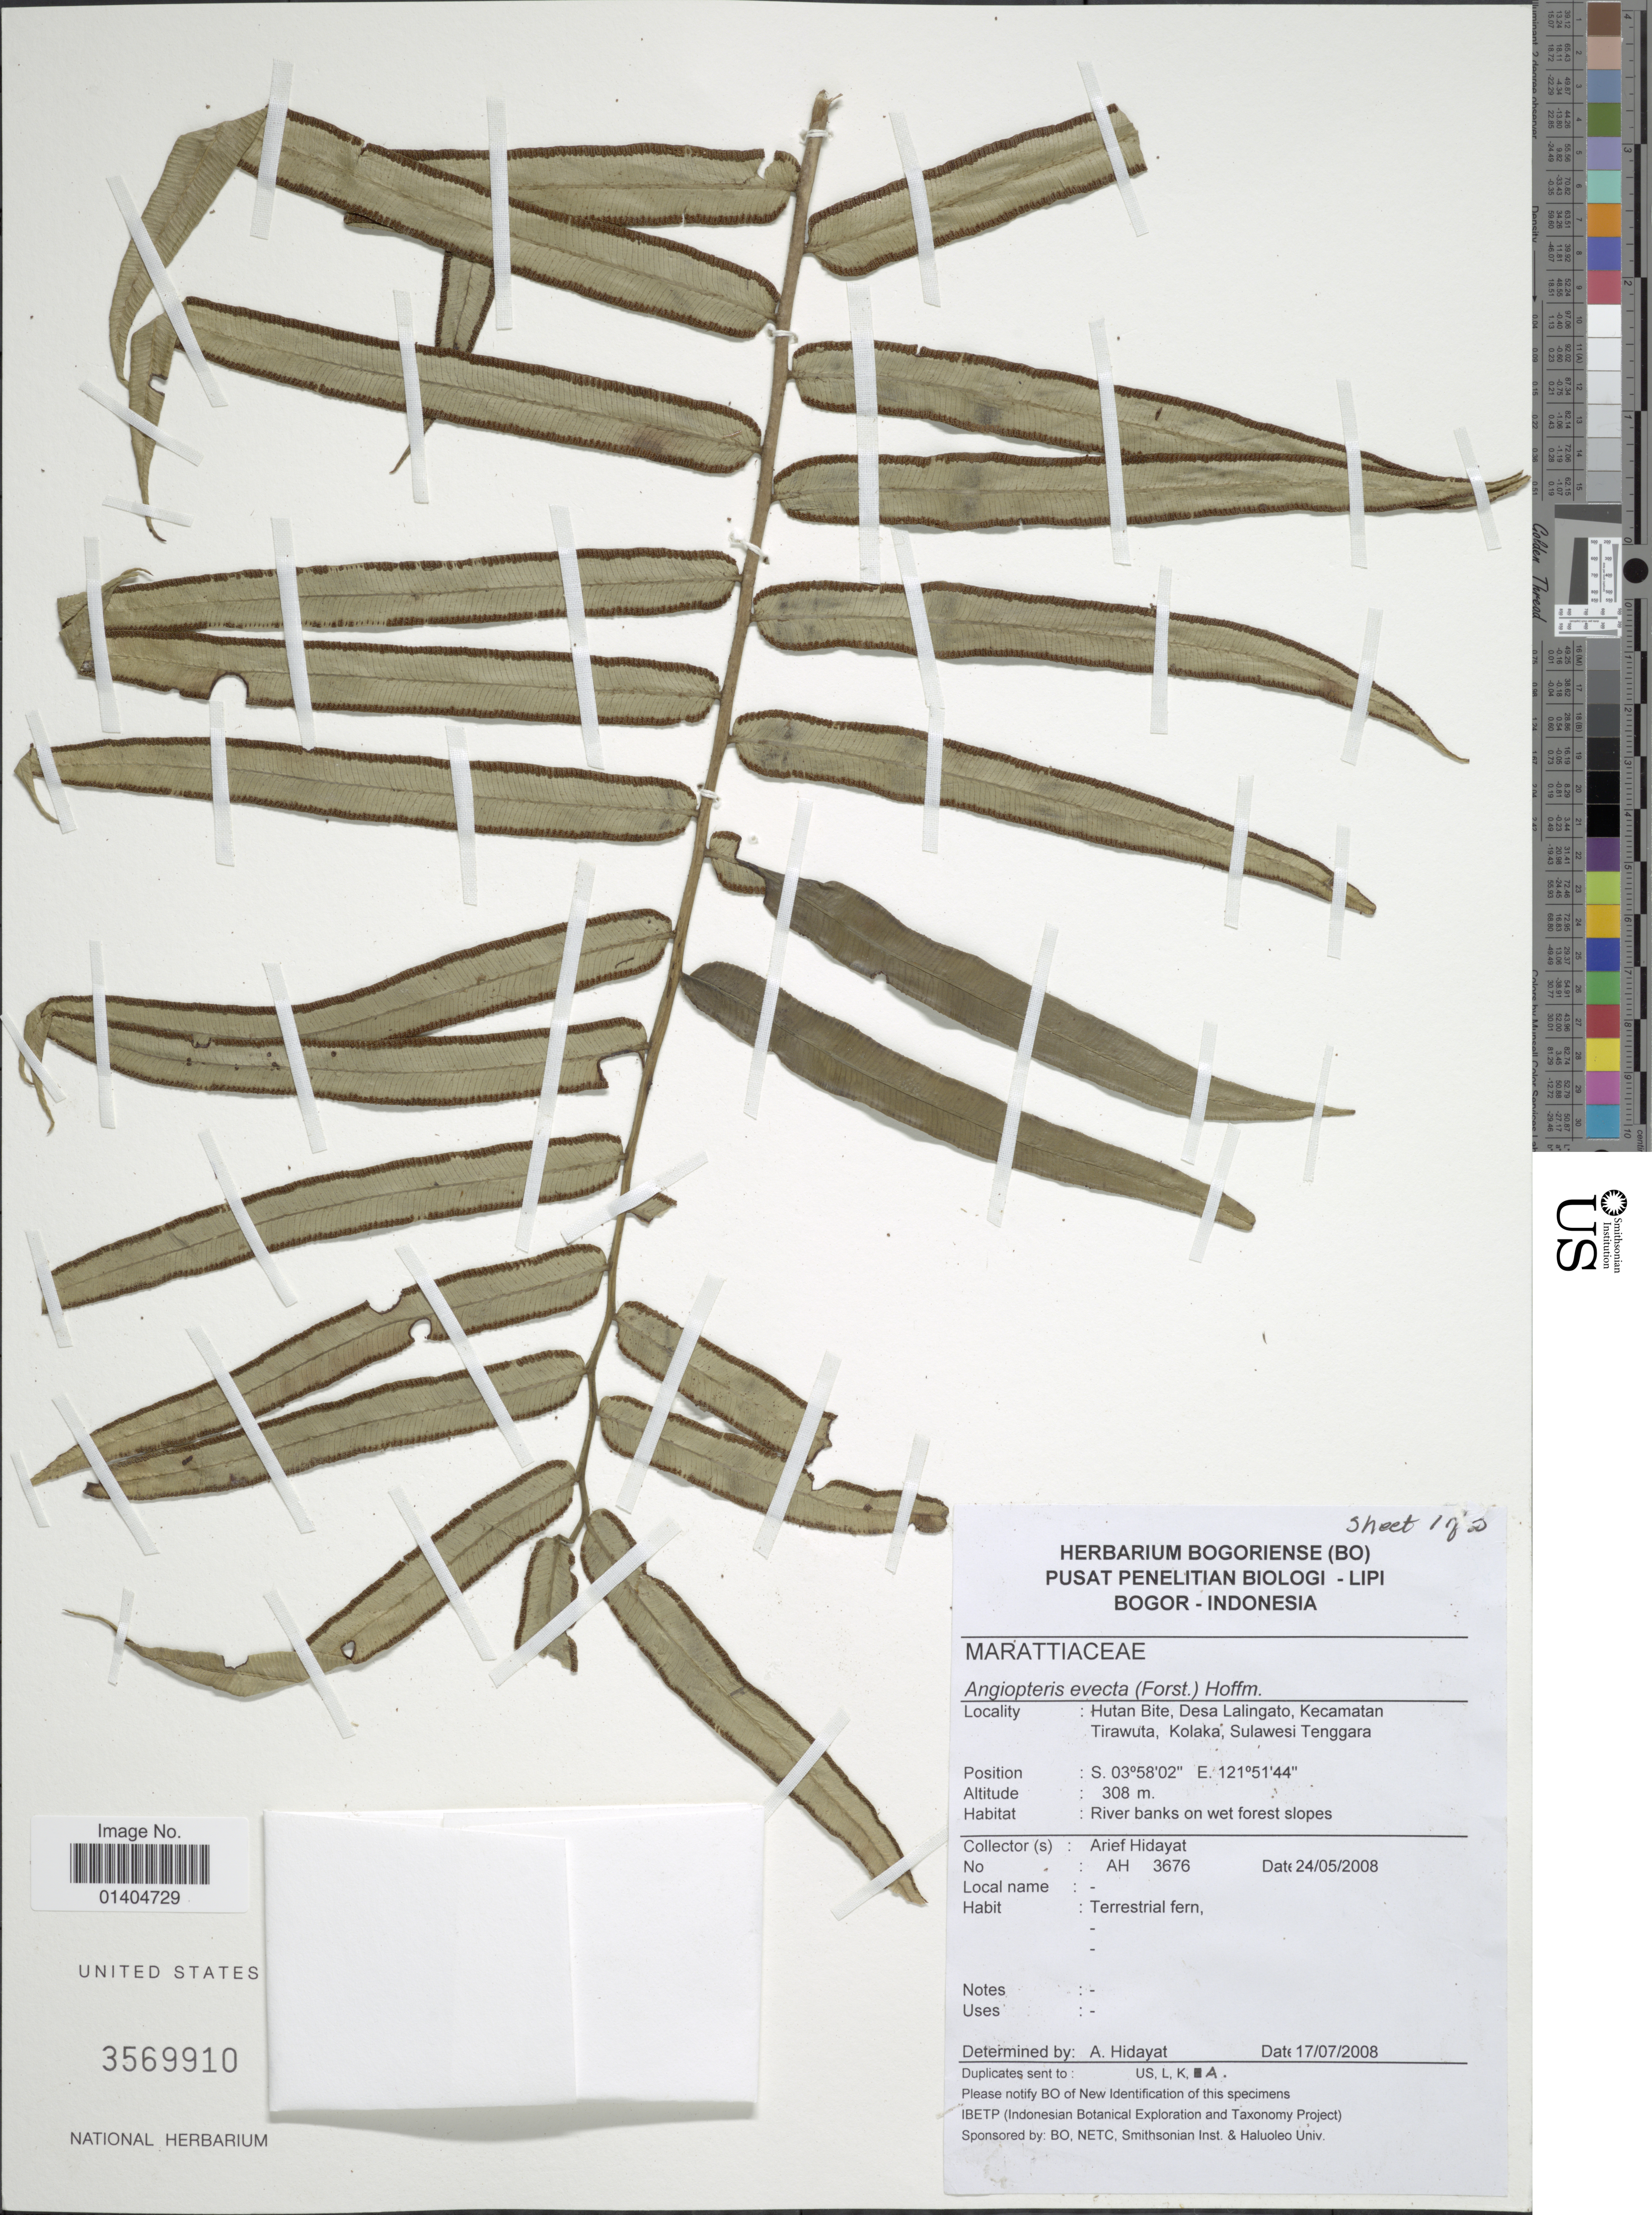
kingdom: Plantae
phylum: Tracheophyta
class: Polypodiopsida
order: Marattiales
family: Marattiaceae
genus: Angiopteris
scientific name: Angiopteris evecta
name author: (G. Forst.) Hoffm.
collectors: A. Hidayat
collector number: AH 3676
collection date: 2008-05-24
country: Indonesia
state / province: Sulawesi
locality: Hutan Bite, Desa Lalingato, Kecamatan Tirawuta, Kolaka, Sulawesi Tenggara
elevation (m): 308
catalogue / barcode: US 3569910